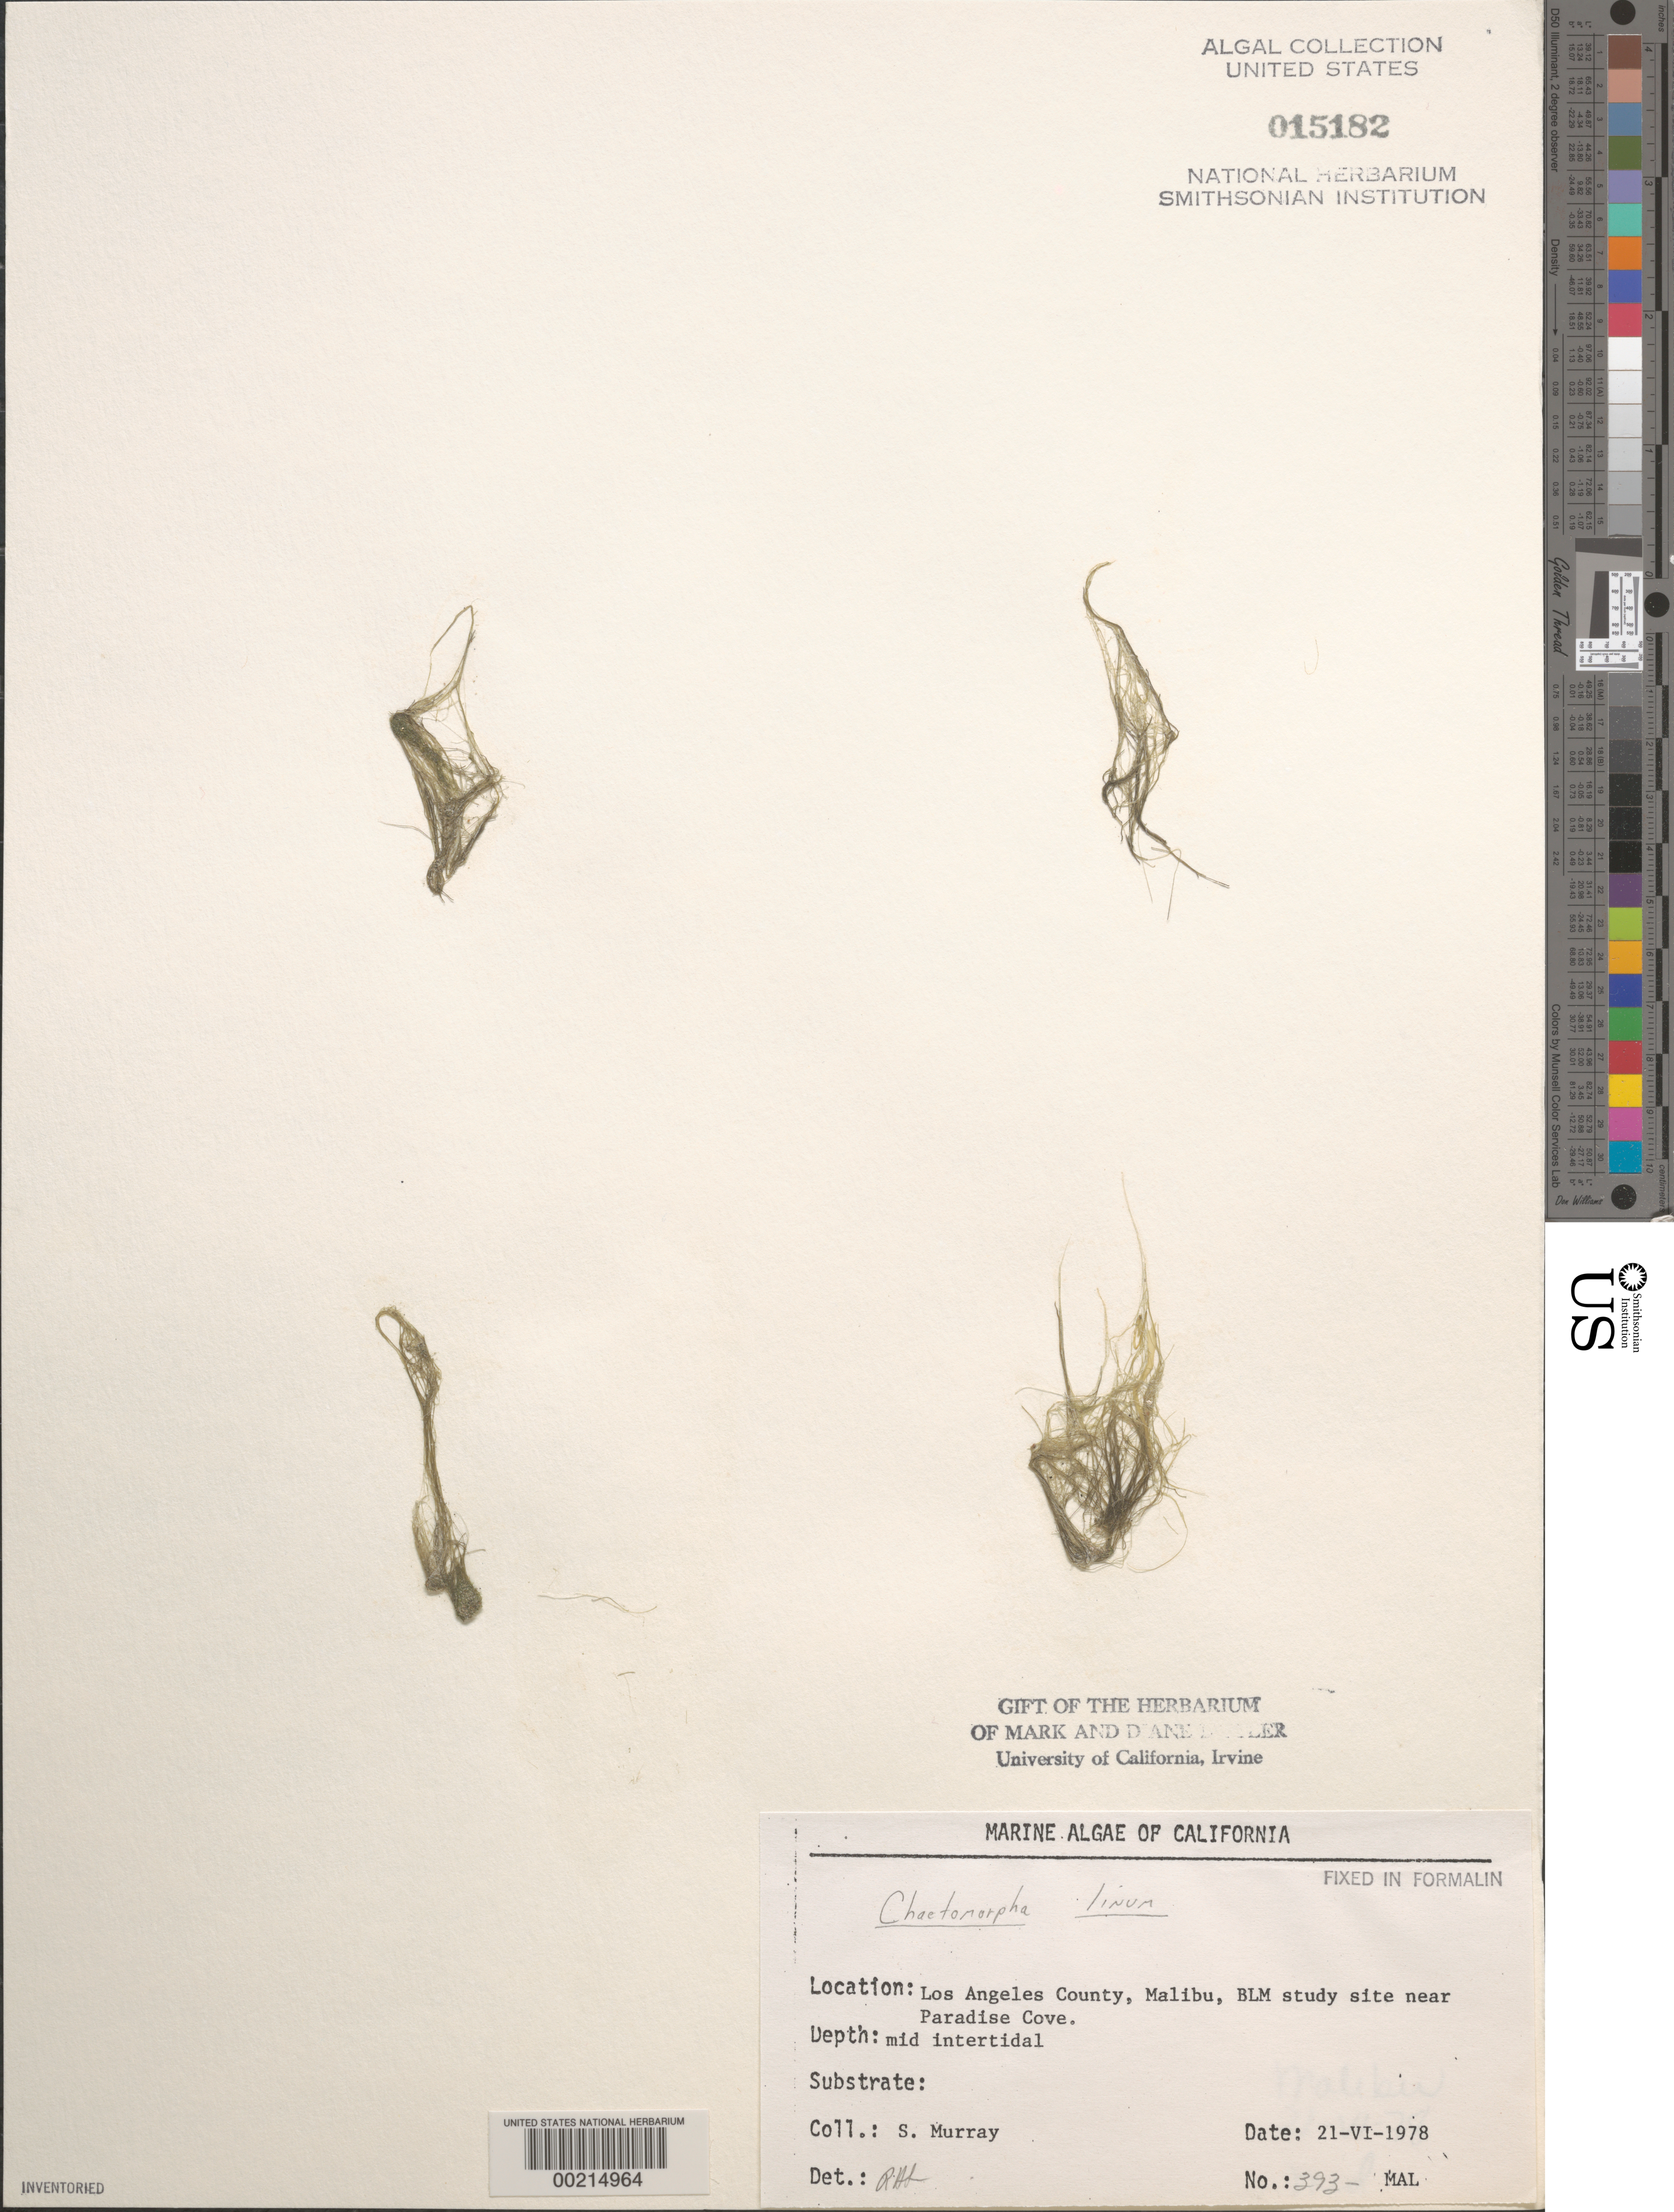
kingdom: Plantae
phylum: Chlorophyta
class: Ulvophyceae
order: Cladophorales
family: Cladophoraceae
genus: Chaetomorpha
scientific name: Chaetomorpha linum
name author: (O.F. Muell.) Kütz.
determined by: Sims, Robert H.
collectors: S. N. Murray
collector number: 393-mal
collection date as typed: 21 Jun 1978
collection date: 1978-06-21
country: United States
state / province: California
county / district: Los Angeles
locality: Malibu, near Paradise Cove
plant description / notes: BLM-SOCALBIGHT Rocky Intertidal Survey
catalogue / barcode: US 15182